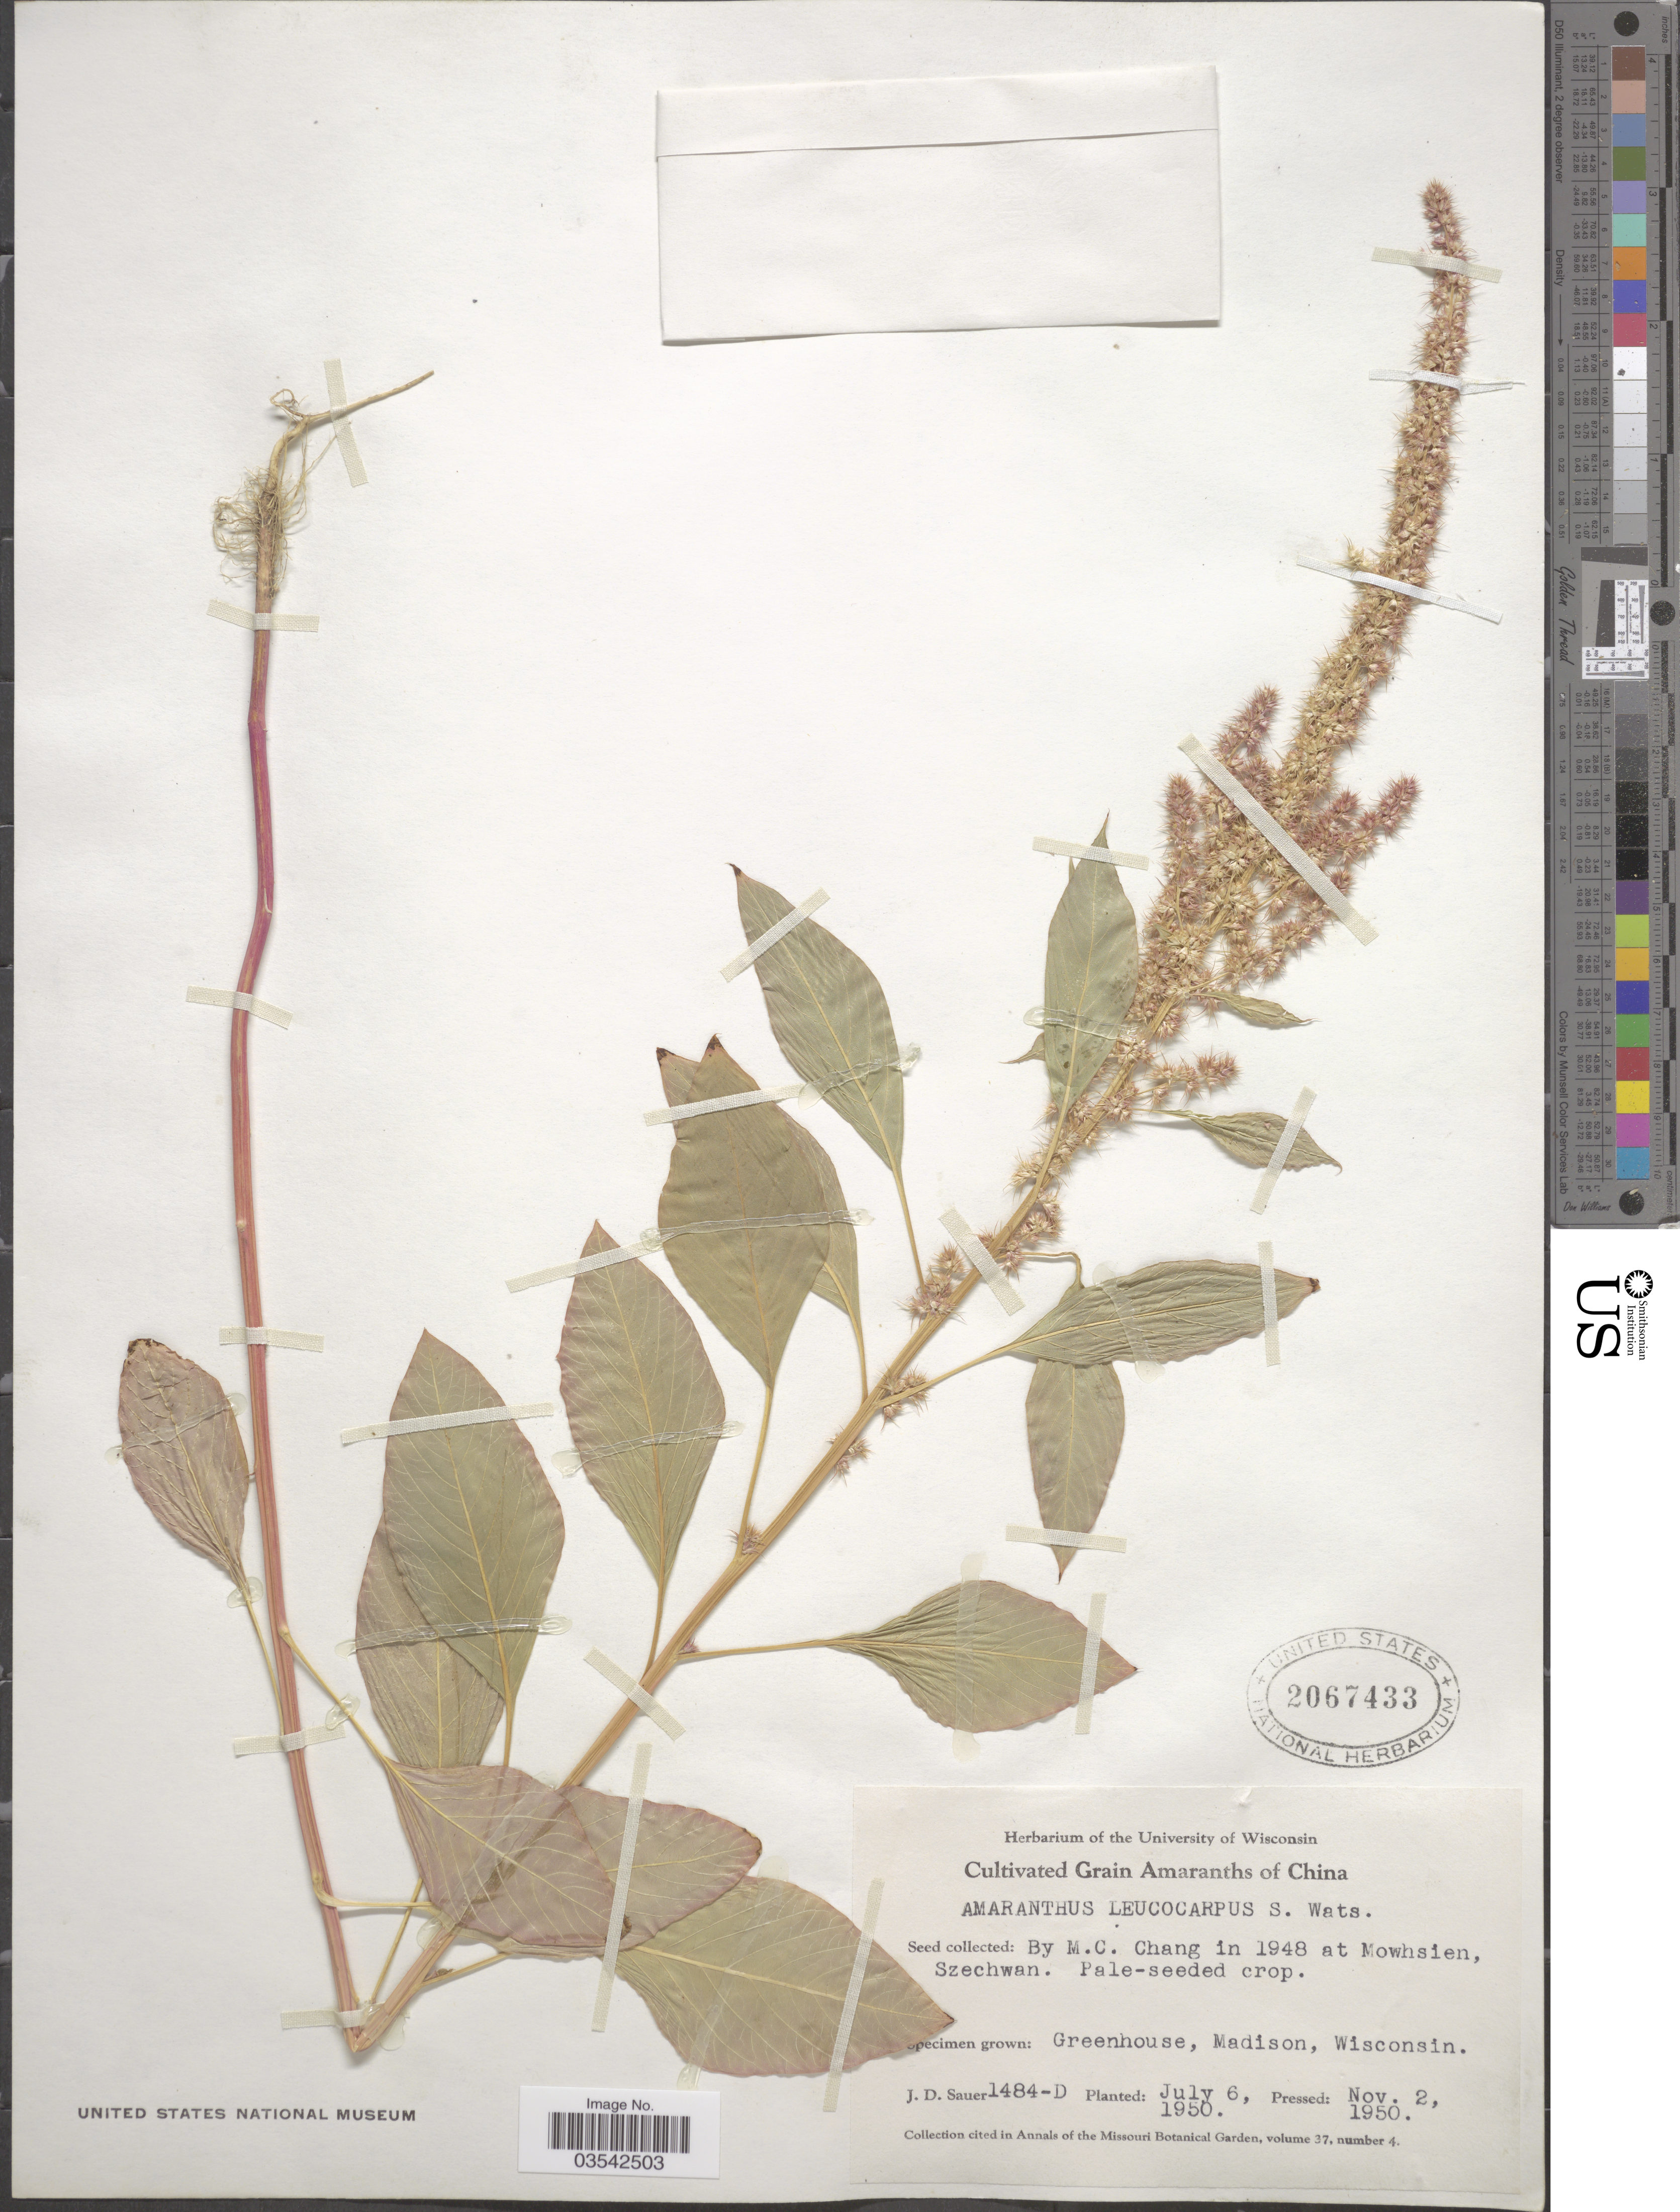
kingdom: Plantae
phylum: Tracheophyta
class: Magnoliopsida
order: Caryophyllales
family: Amaranthaceae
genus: Amaranthus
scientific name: Amaranthus leucocarpus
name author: S. Watson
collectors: J. D. Sauer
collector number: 1484-D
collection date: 1950-07-06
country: United States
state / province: Wisconsin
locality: Greenhouse, Madison.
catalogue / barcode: US 2067433